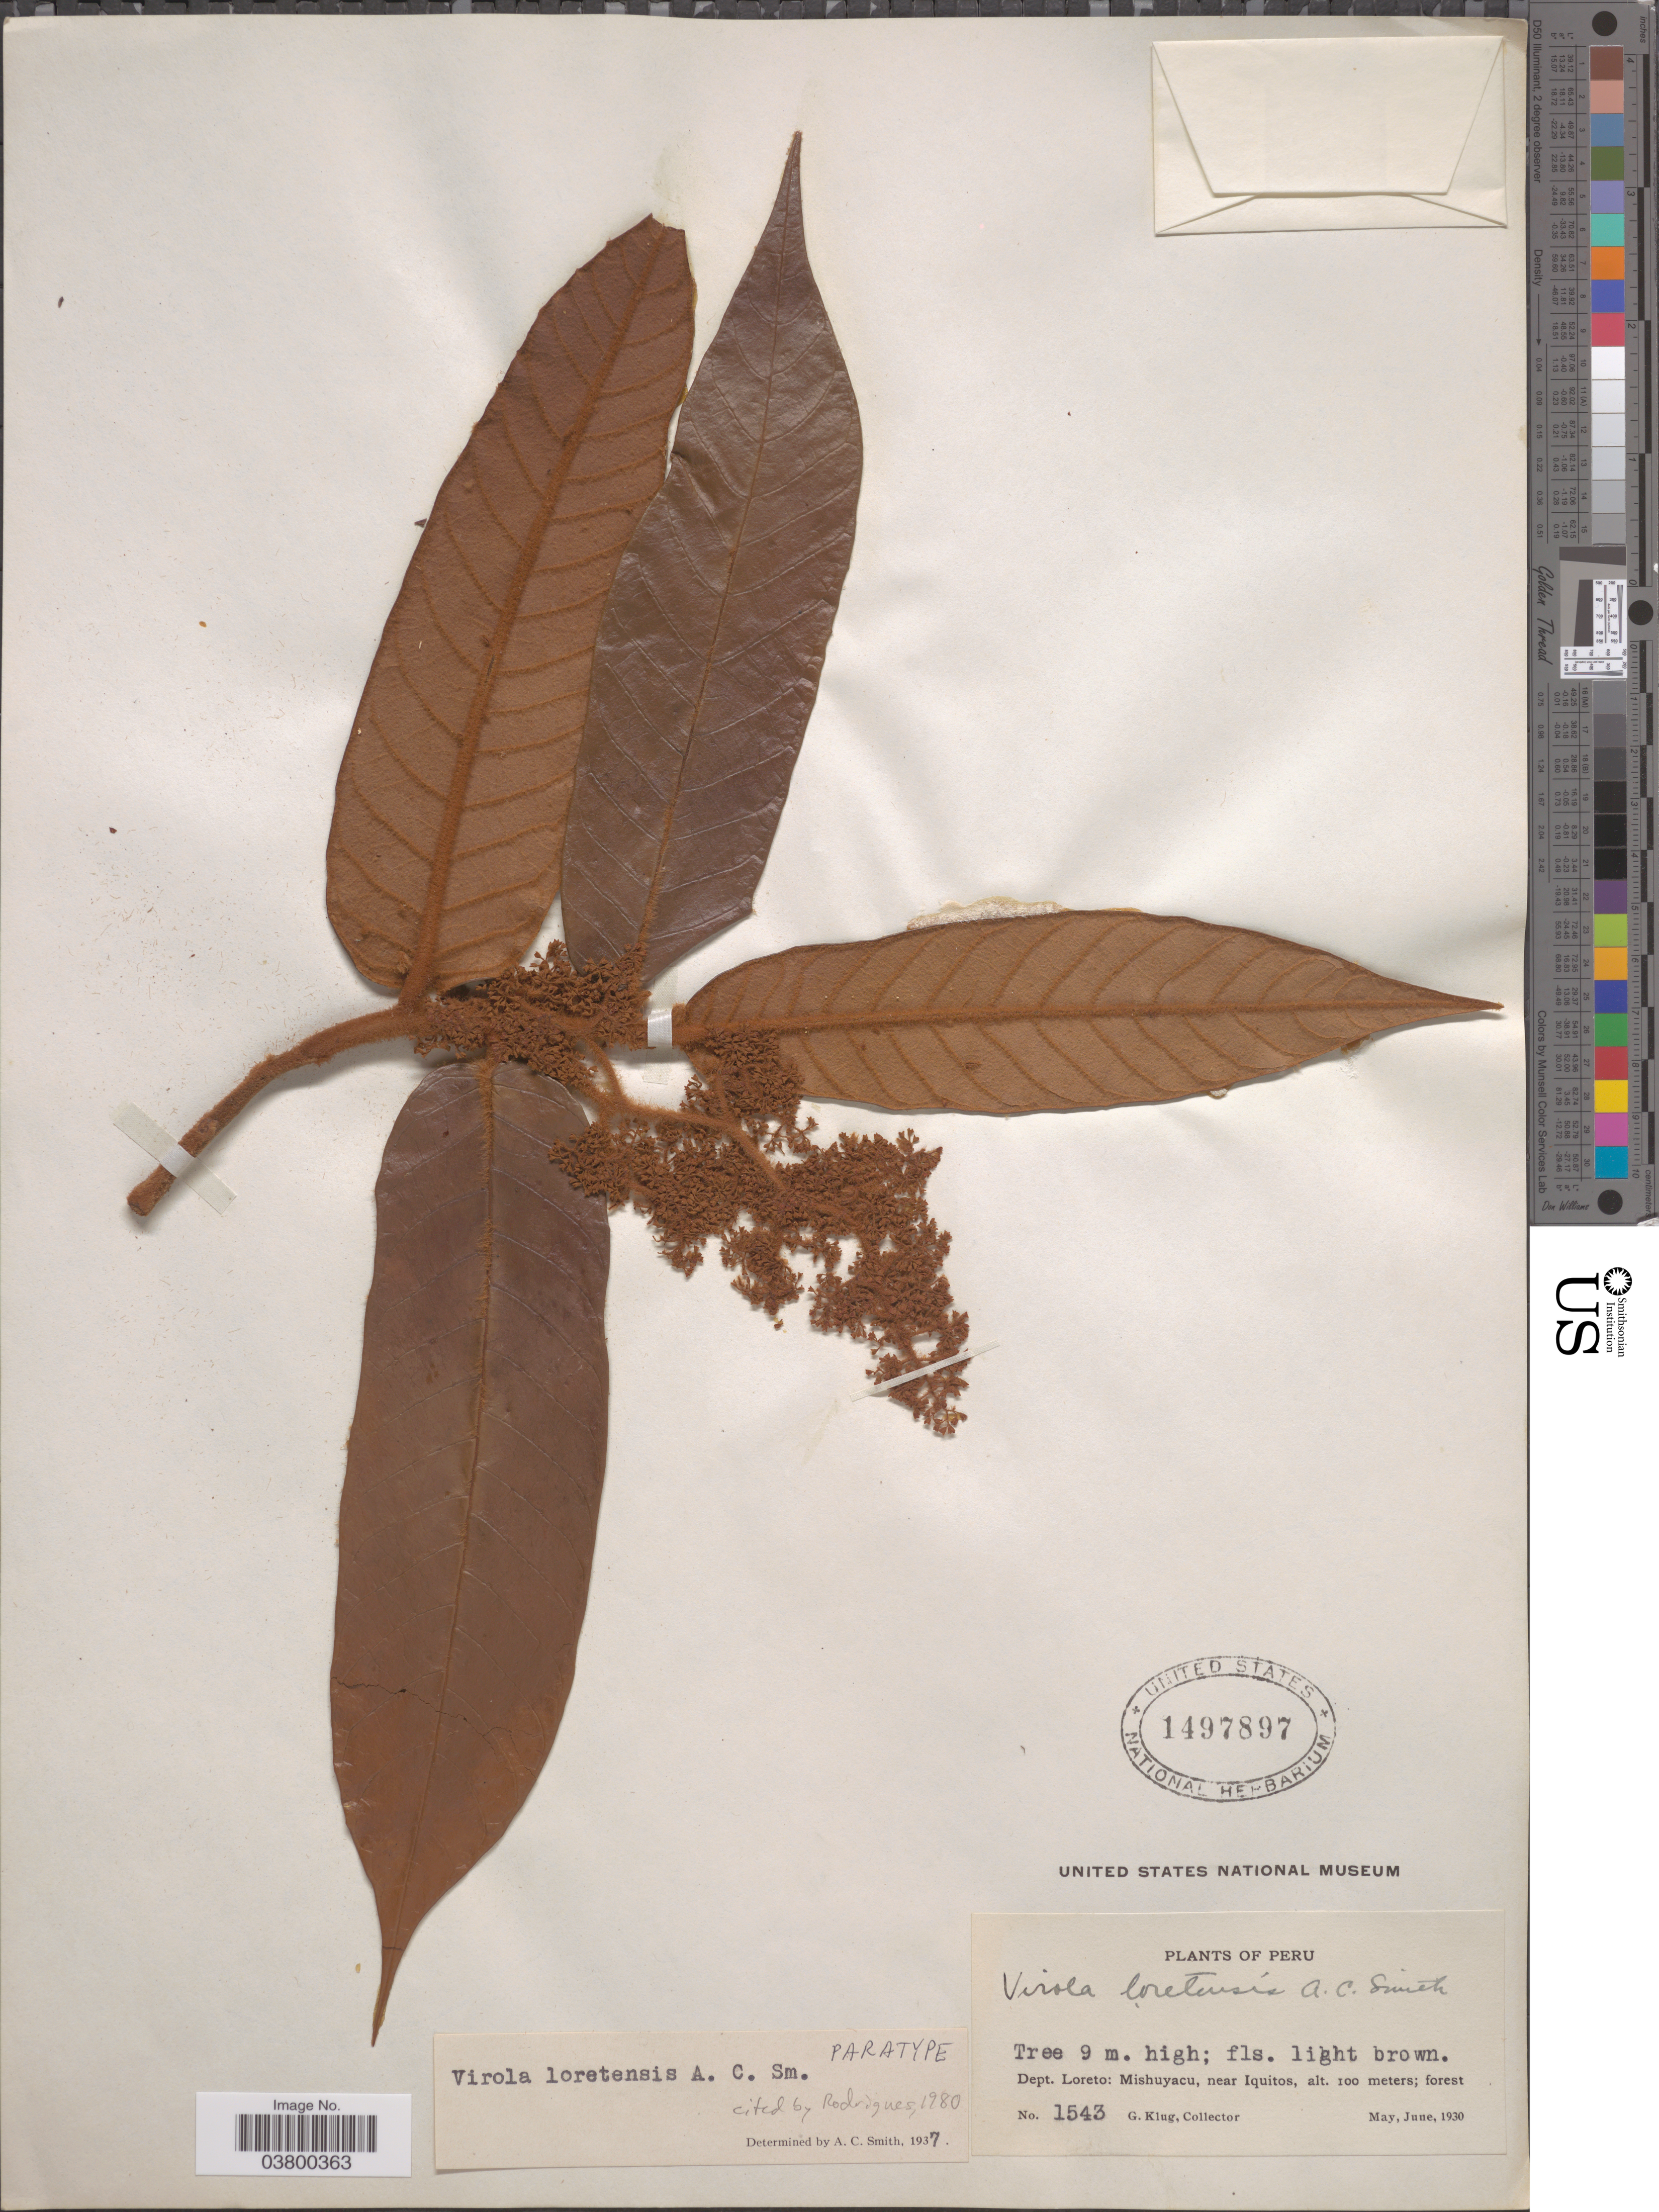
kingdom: Plantae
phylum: Tracheophyta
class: Magnoliopsida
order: Magnoliales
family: Myristicaceae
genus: Virola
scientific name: Virola loretensis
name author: A.C. Sm.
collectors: G. Klug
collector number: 1543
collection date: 1930-05/1930-06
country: Peru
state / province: Loreto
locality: Dept. Loreto: Mishuyacu, near Iquitos.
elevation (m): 100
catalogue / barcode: US 1497897